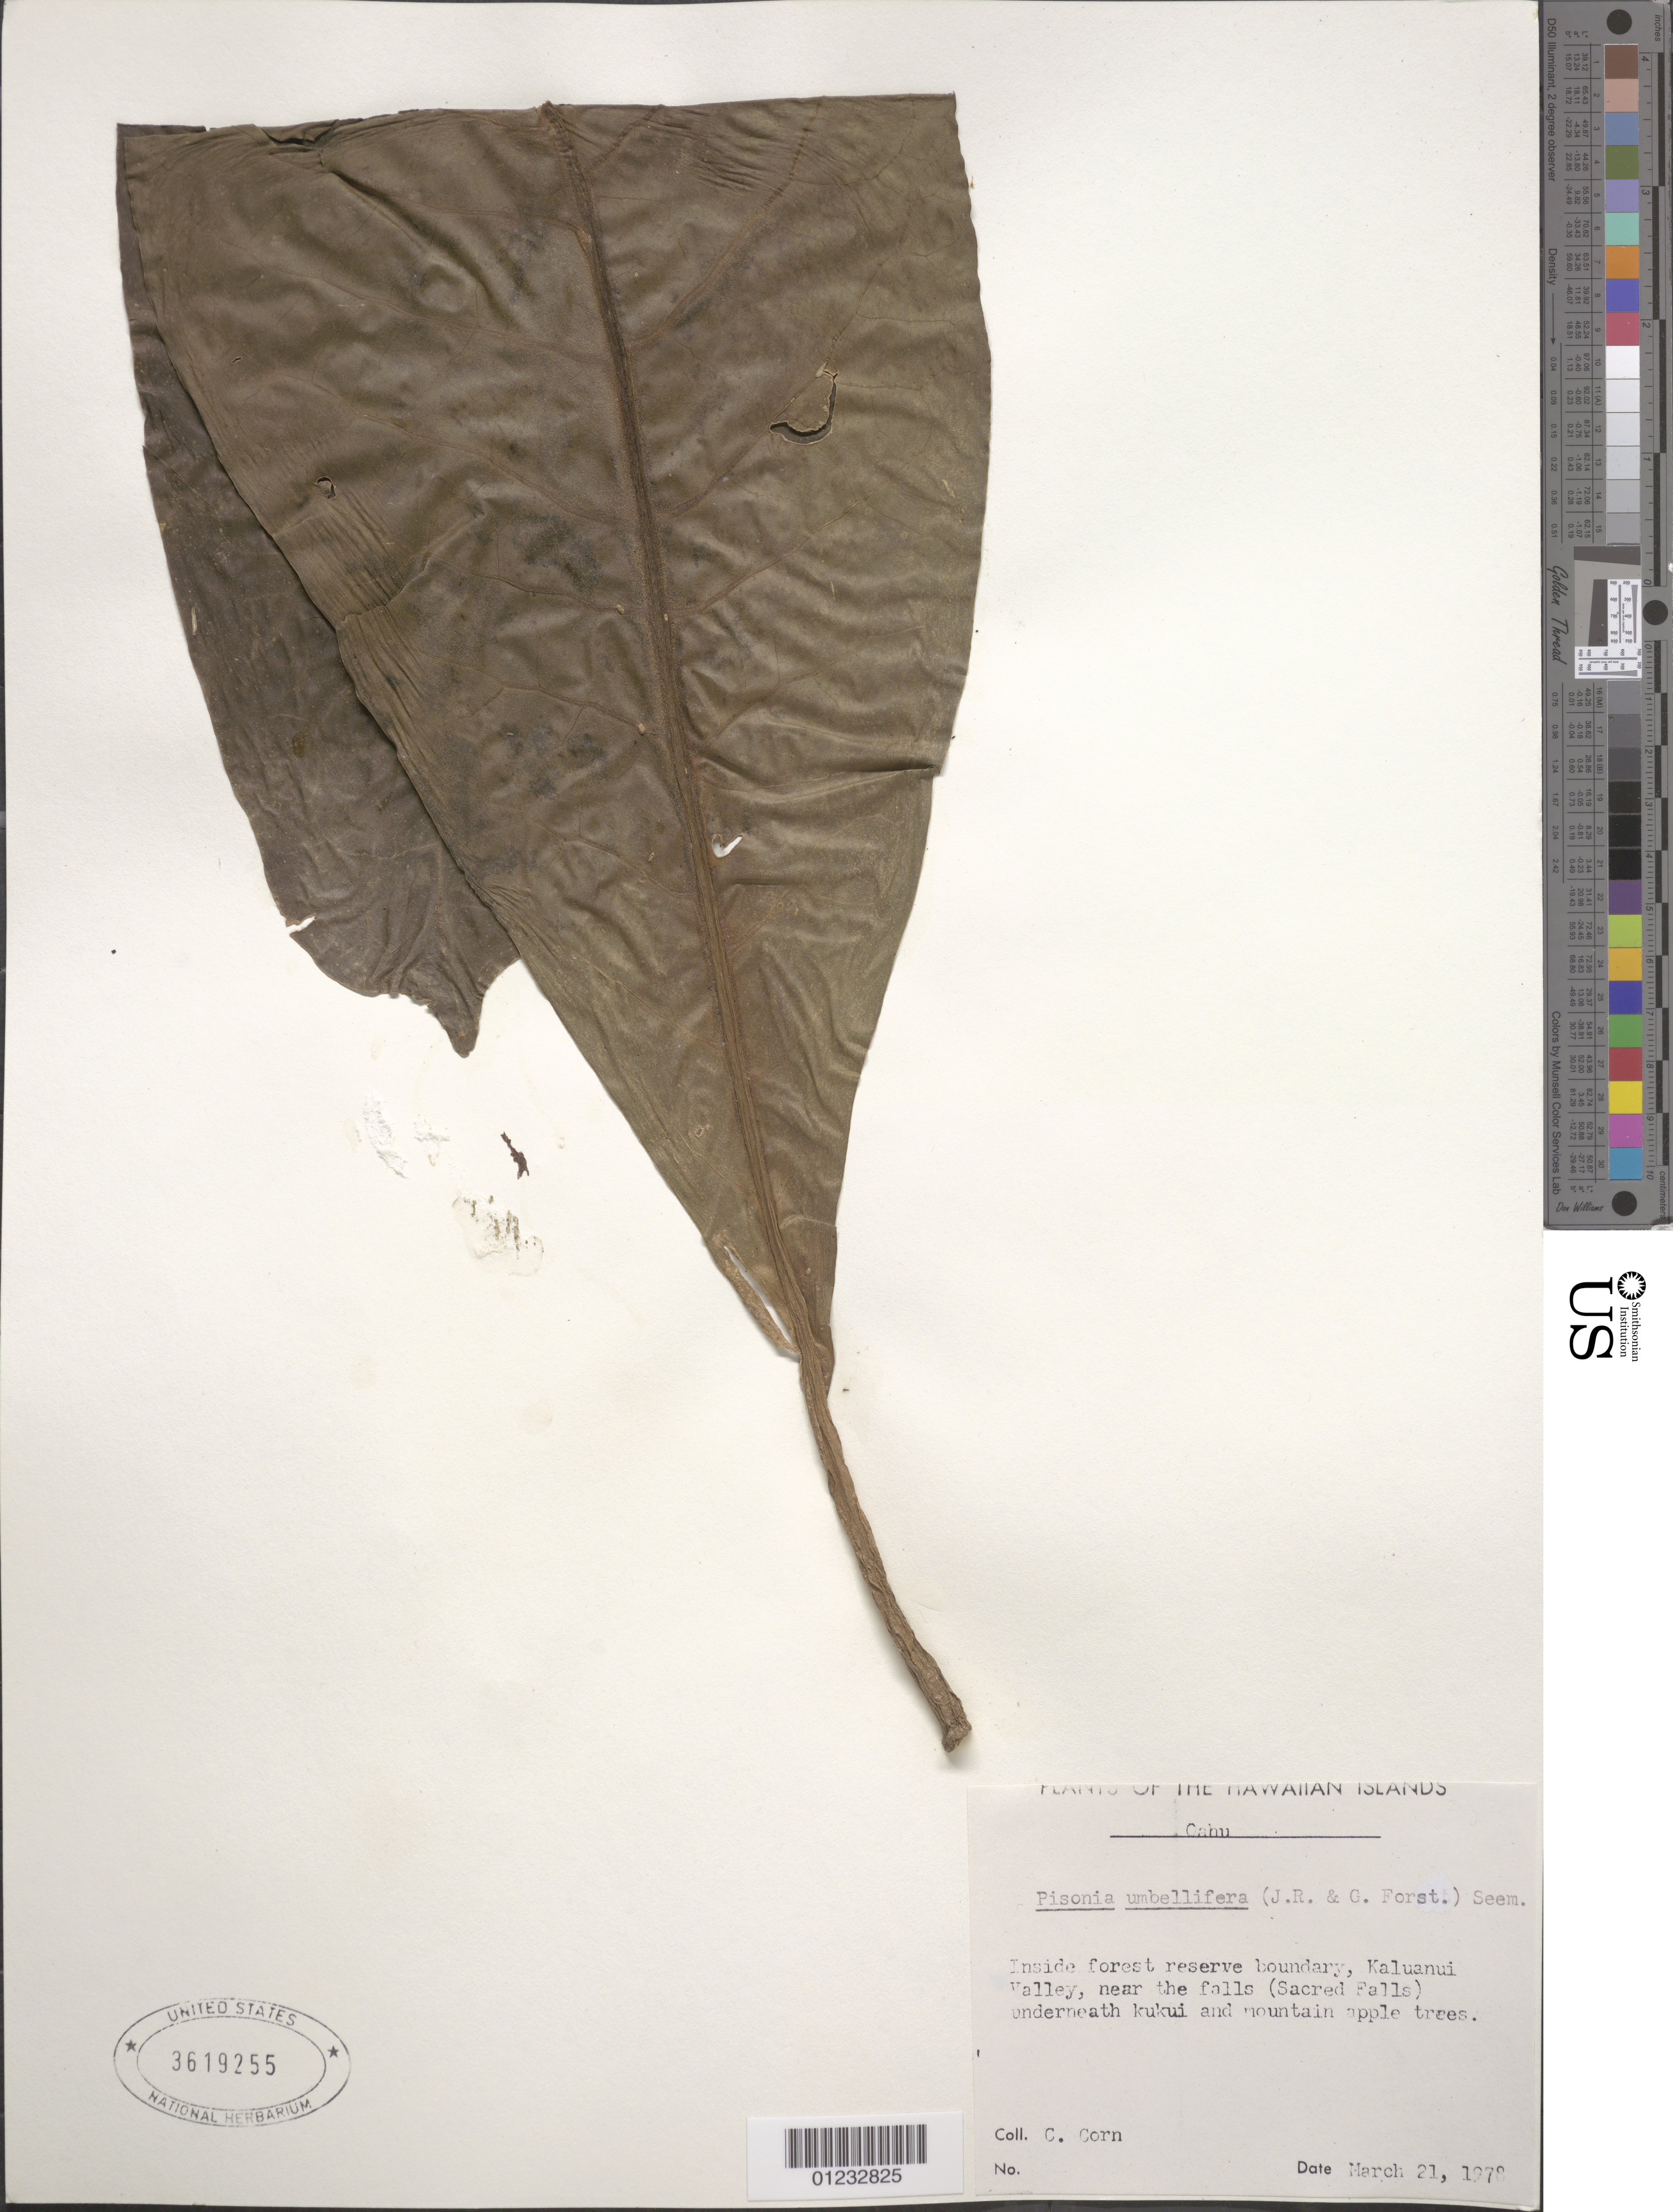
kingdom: Plantae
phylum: Tracheophyta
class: Magnoliopsida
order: Caryophyllales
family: Nyctaginaceae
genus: Ceodes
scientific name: Ceodes umbellifera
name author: J.R. Forst. & G. Forst.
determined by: Wagner, W. L., (BOT), Smithsonian Institution - National Museum of Natural History (UNITED STATES)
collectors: C. Corn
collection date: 1978-03-21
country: United States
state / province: Hawaii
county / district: Honolulu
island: Oahu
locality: Inside forest reserve boundary, Kaluanui Valley, near the falls (sacred Falls) underneath kukui and mountain apple trees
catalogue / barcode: US 3619255